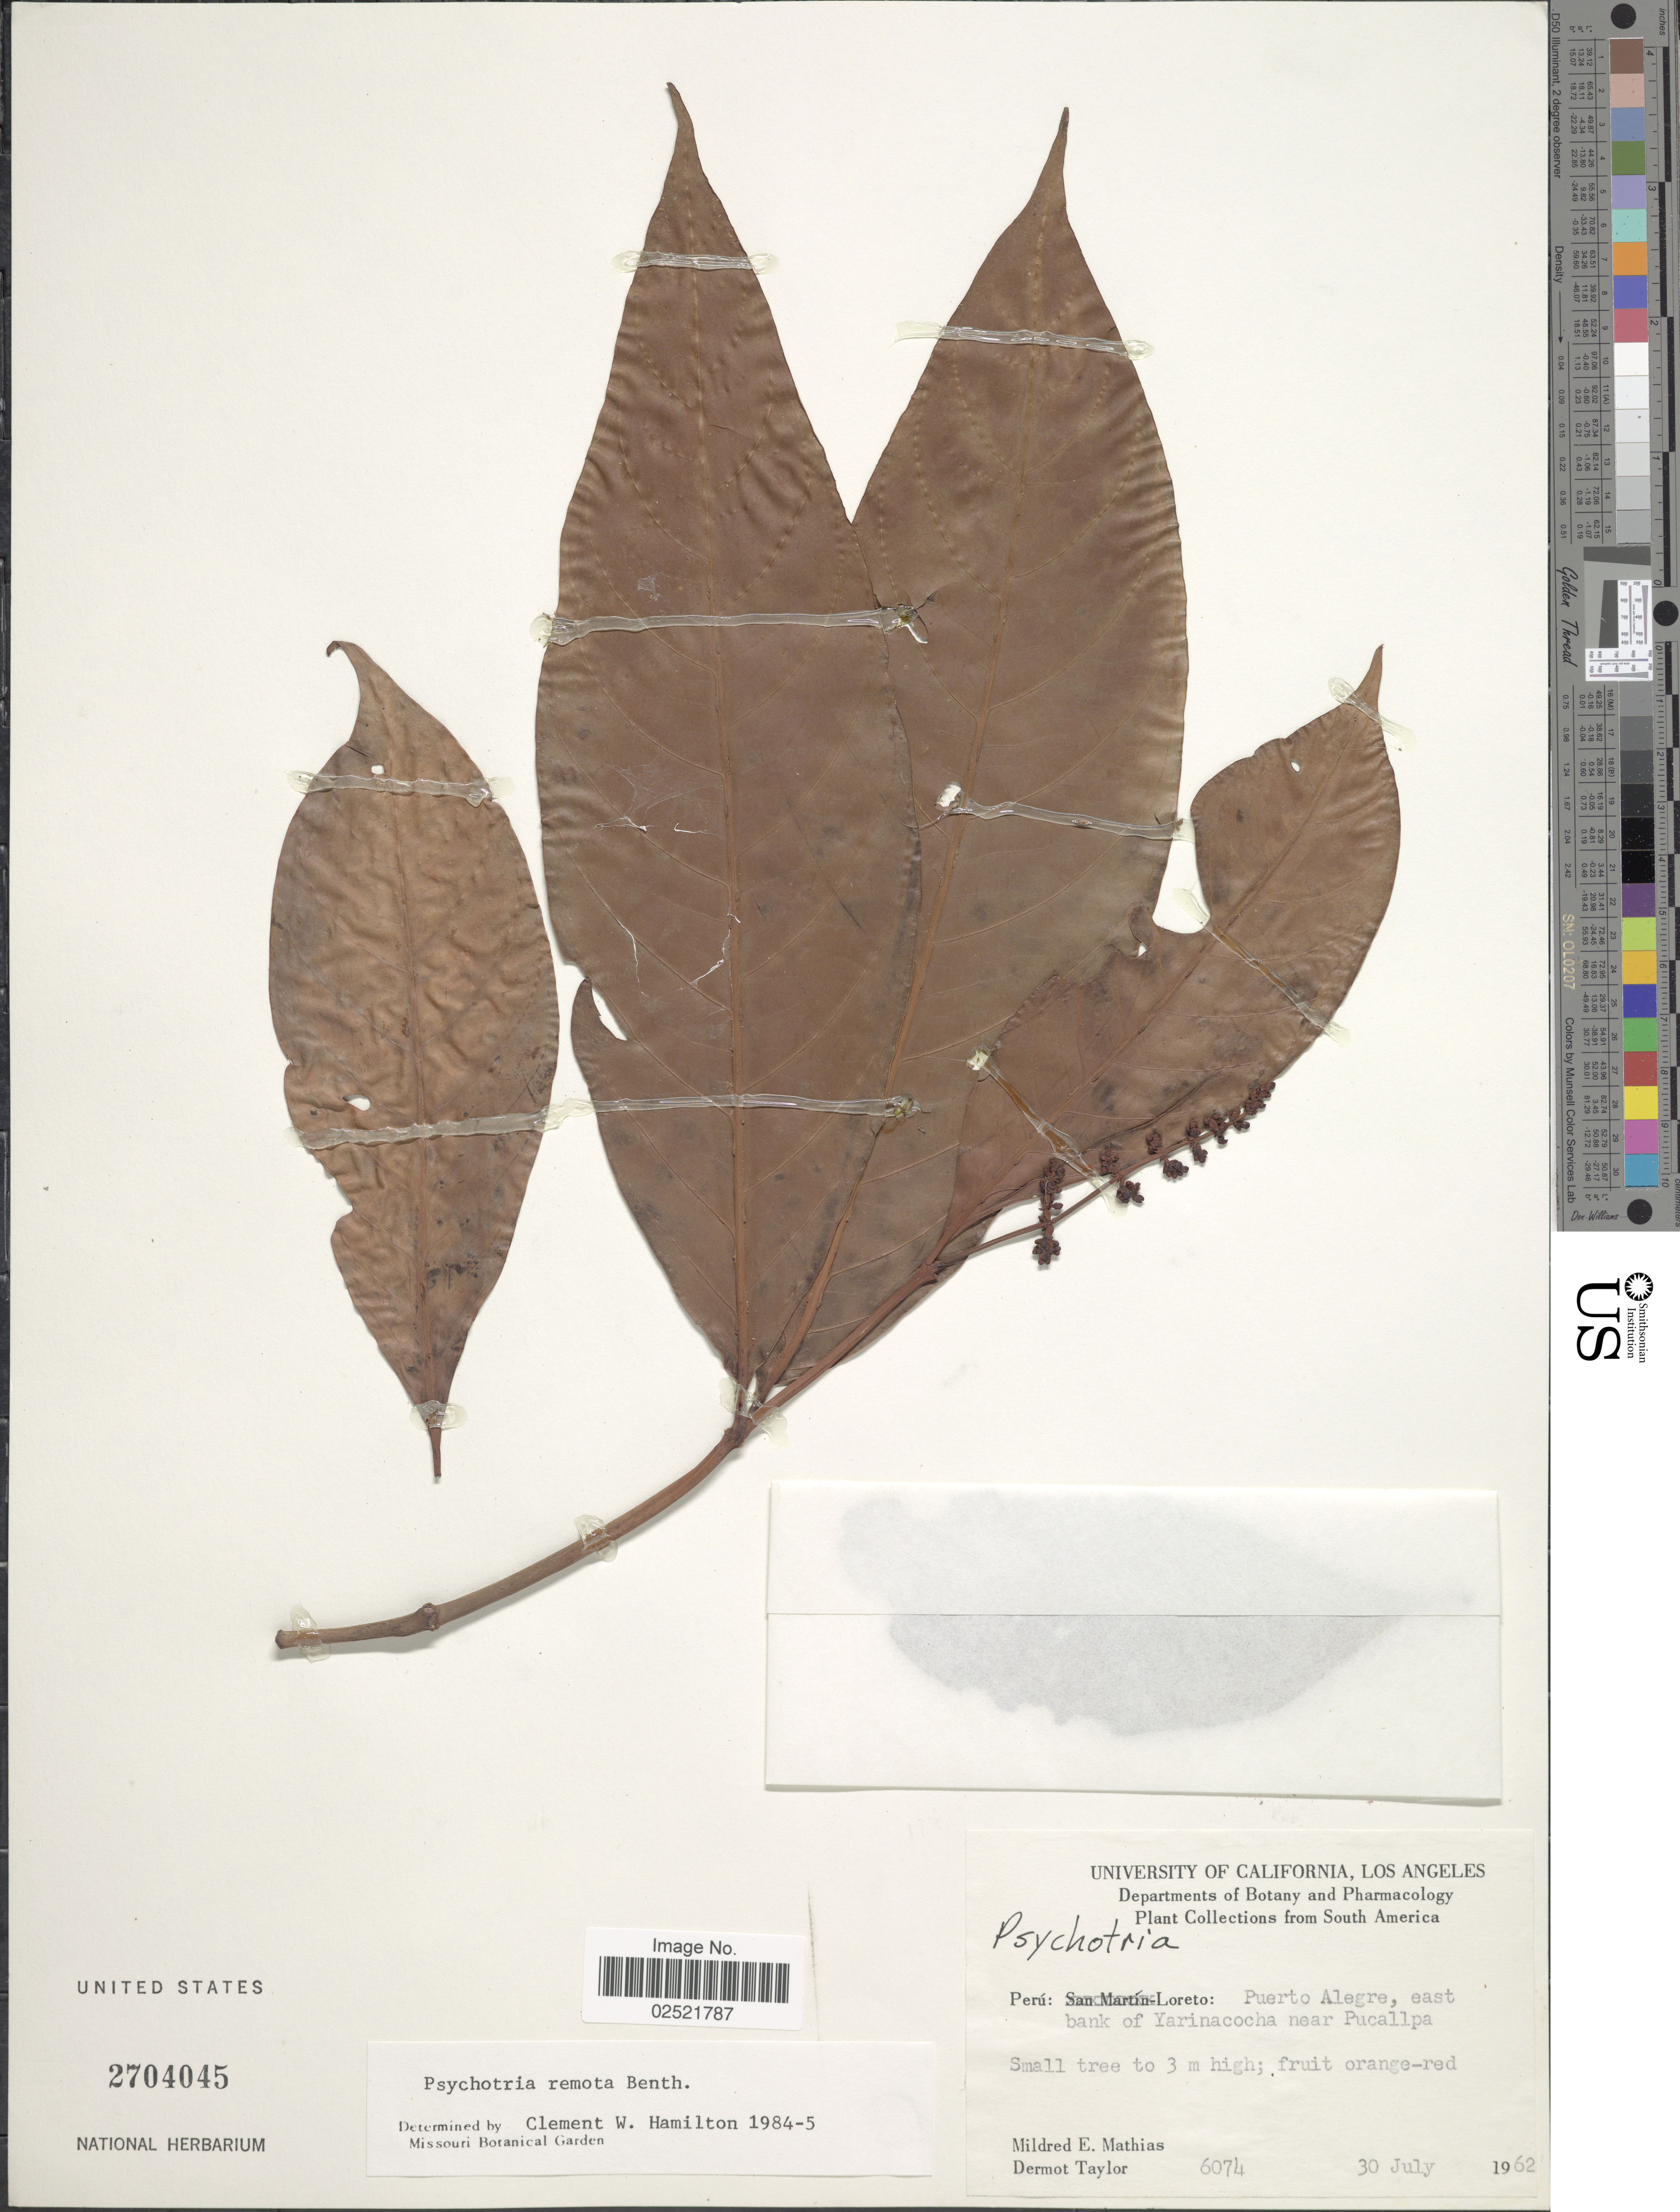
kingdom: Plantae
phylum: Tracheophyta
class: Magnoliopsida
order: Gentianales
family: Rubiaceae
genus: Psychotria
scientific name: Psychotria remota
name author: Benth.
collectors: M. E. Mathias & D. Taylor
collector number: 6074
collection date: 1962-07-30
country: Peru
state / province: Loreto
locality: Puerto Alegre, east bank of Yarinacocha near Pucallpa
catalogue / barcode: US 2704045